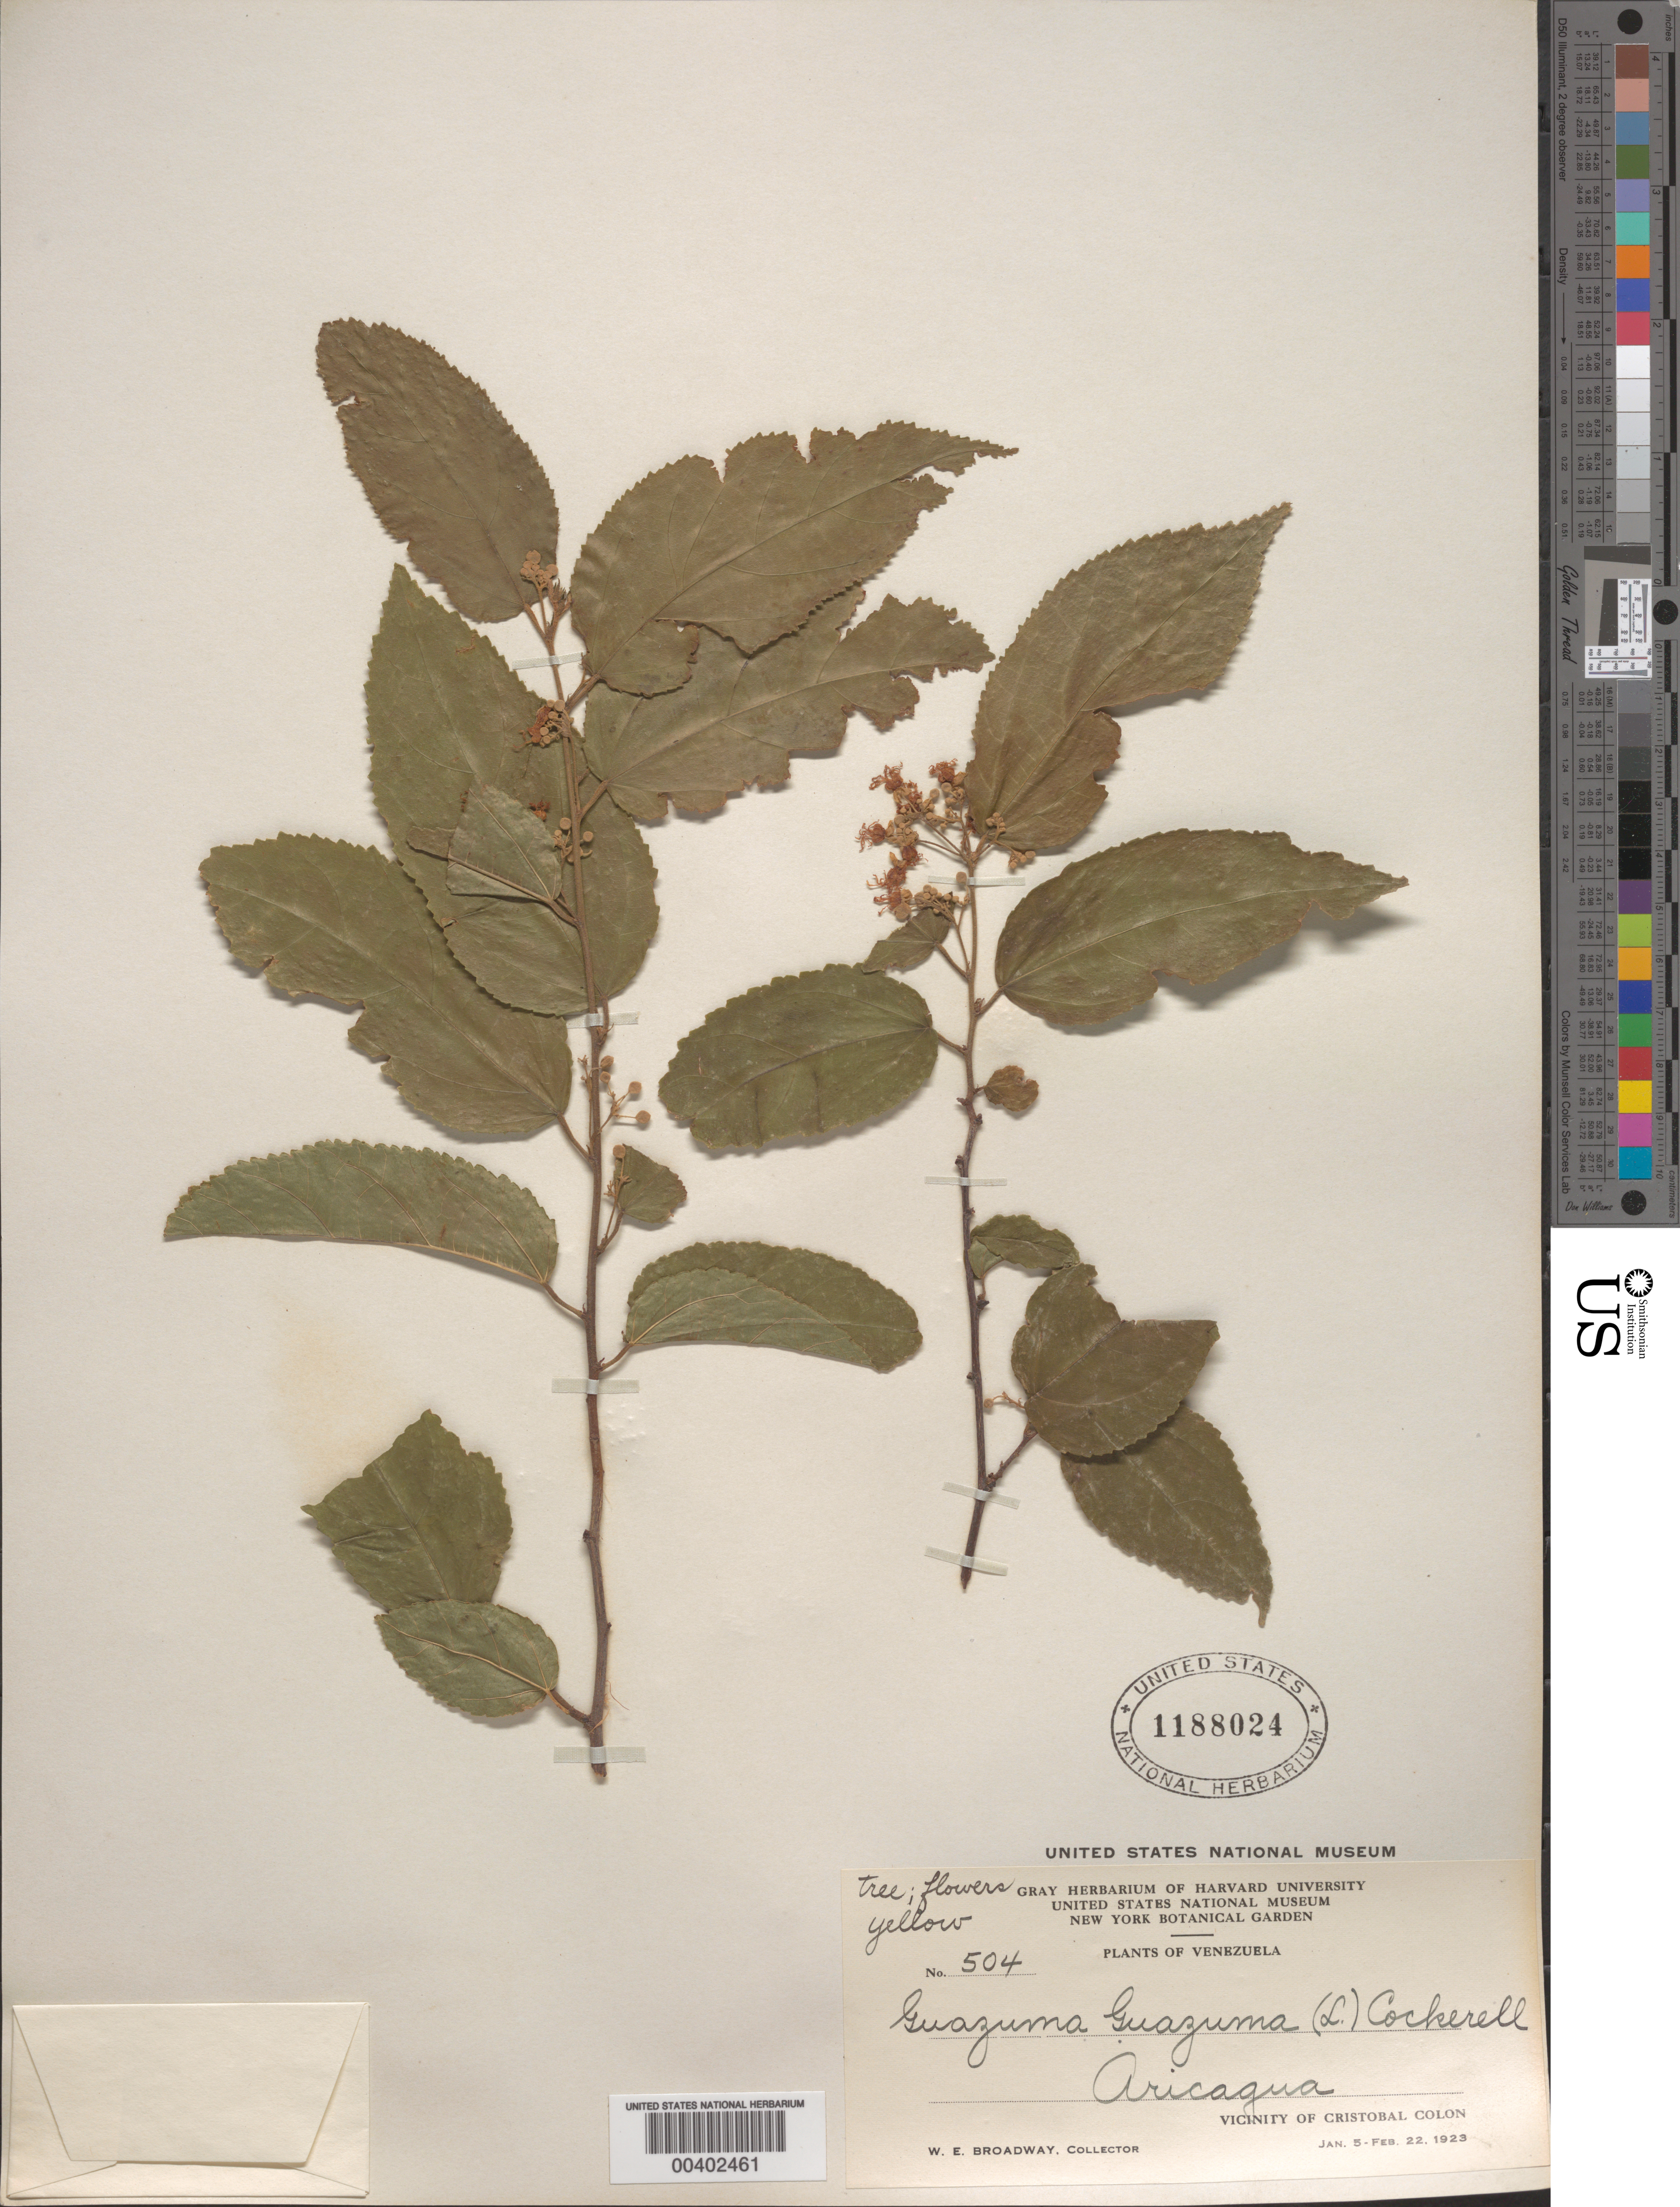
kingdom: Plantae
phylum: Tracheophyta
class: Magnoliopsida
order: Malvales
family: Malvaceae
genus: Guazuma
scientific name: Guazuma ulmifolia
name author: Lam.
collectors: W. E. Broadway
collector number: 504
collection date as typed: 05 Jan 1923 to 22 Feb 1923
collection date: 1923-01-05/1923-02-22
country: Venezuela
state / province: Portuguesa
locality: Aricagua, vicinity of Cristobal Colon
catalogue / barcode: US 1188024